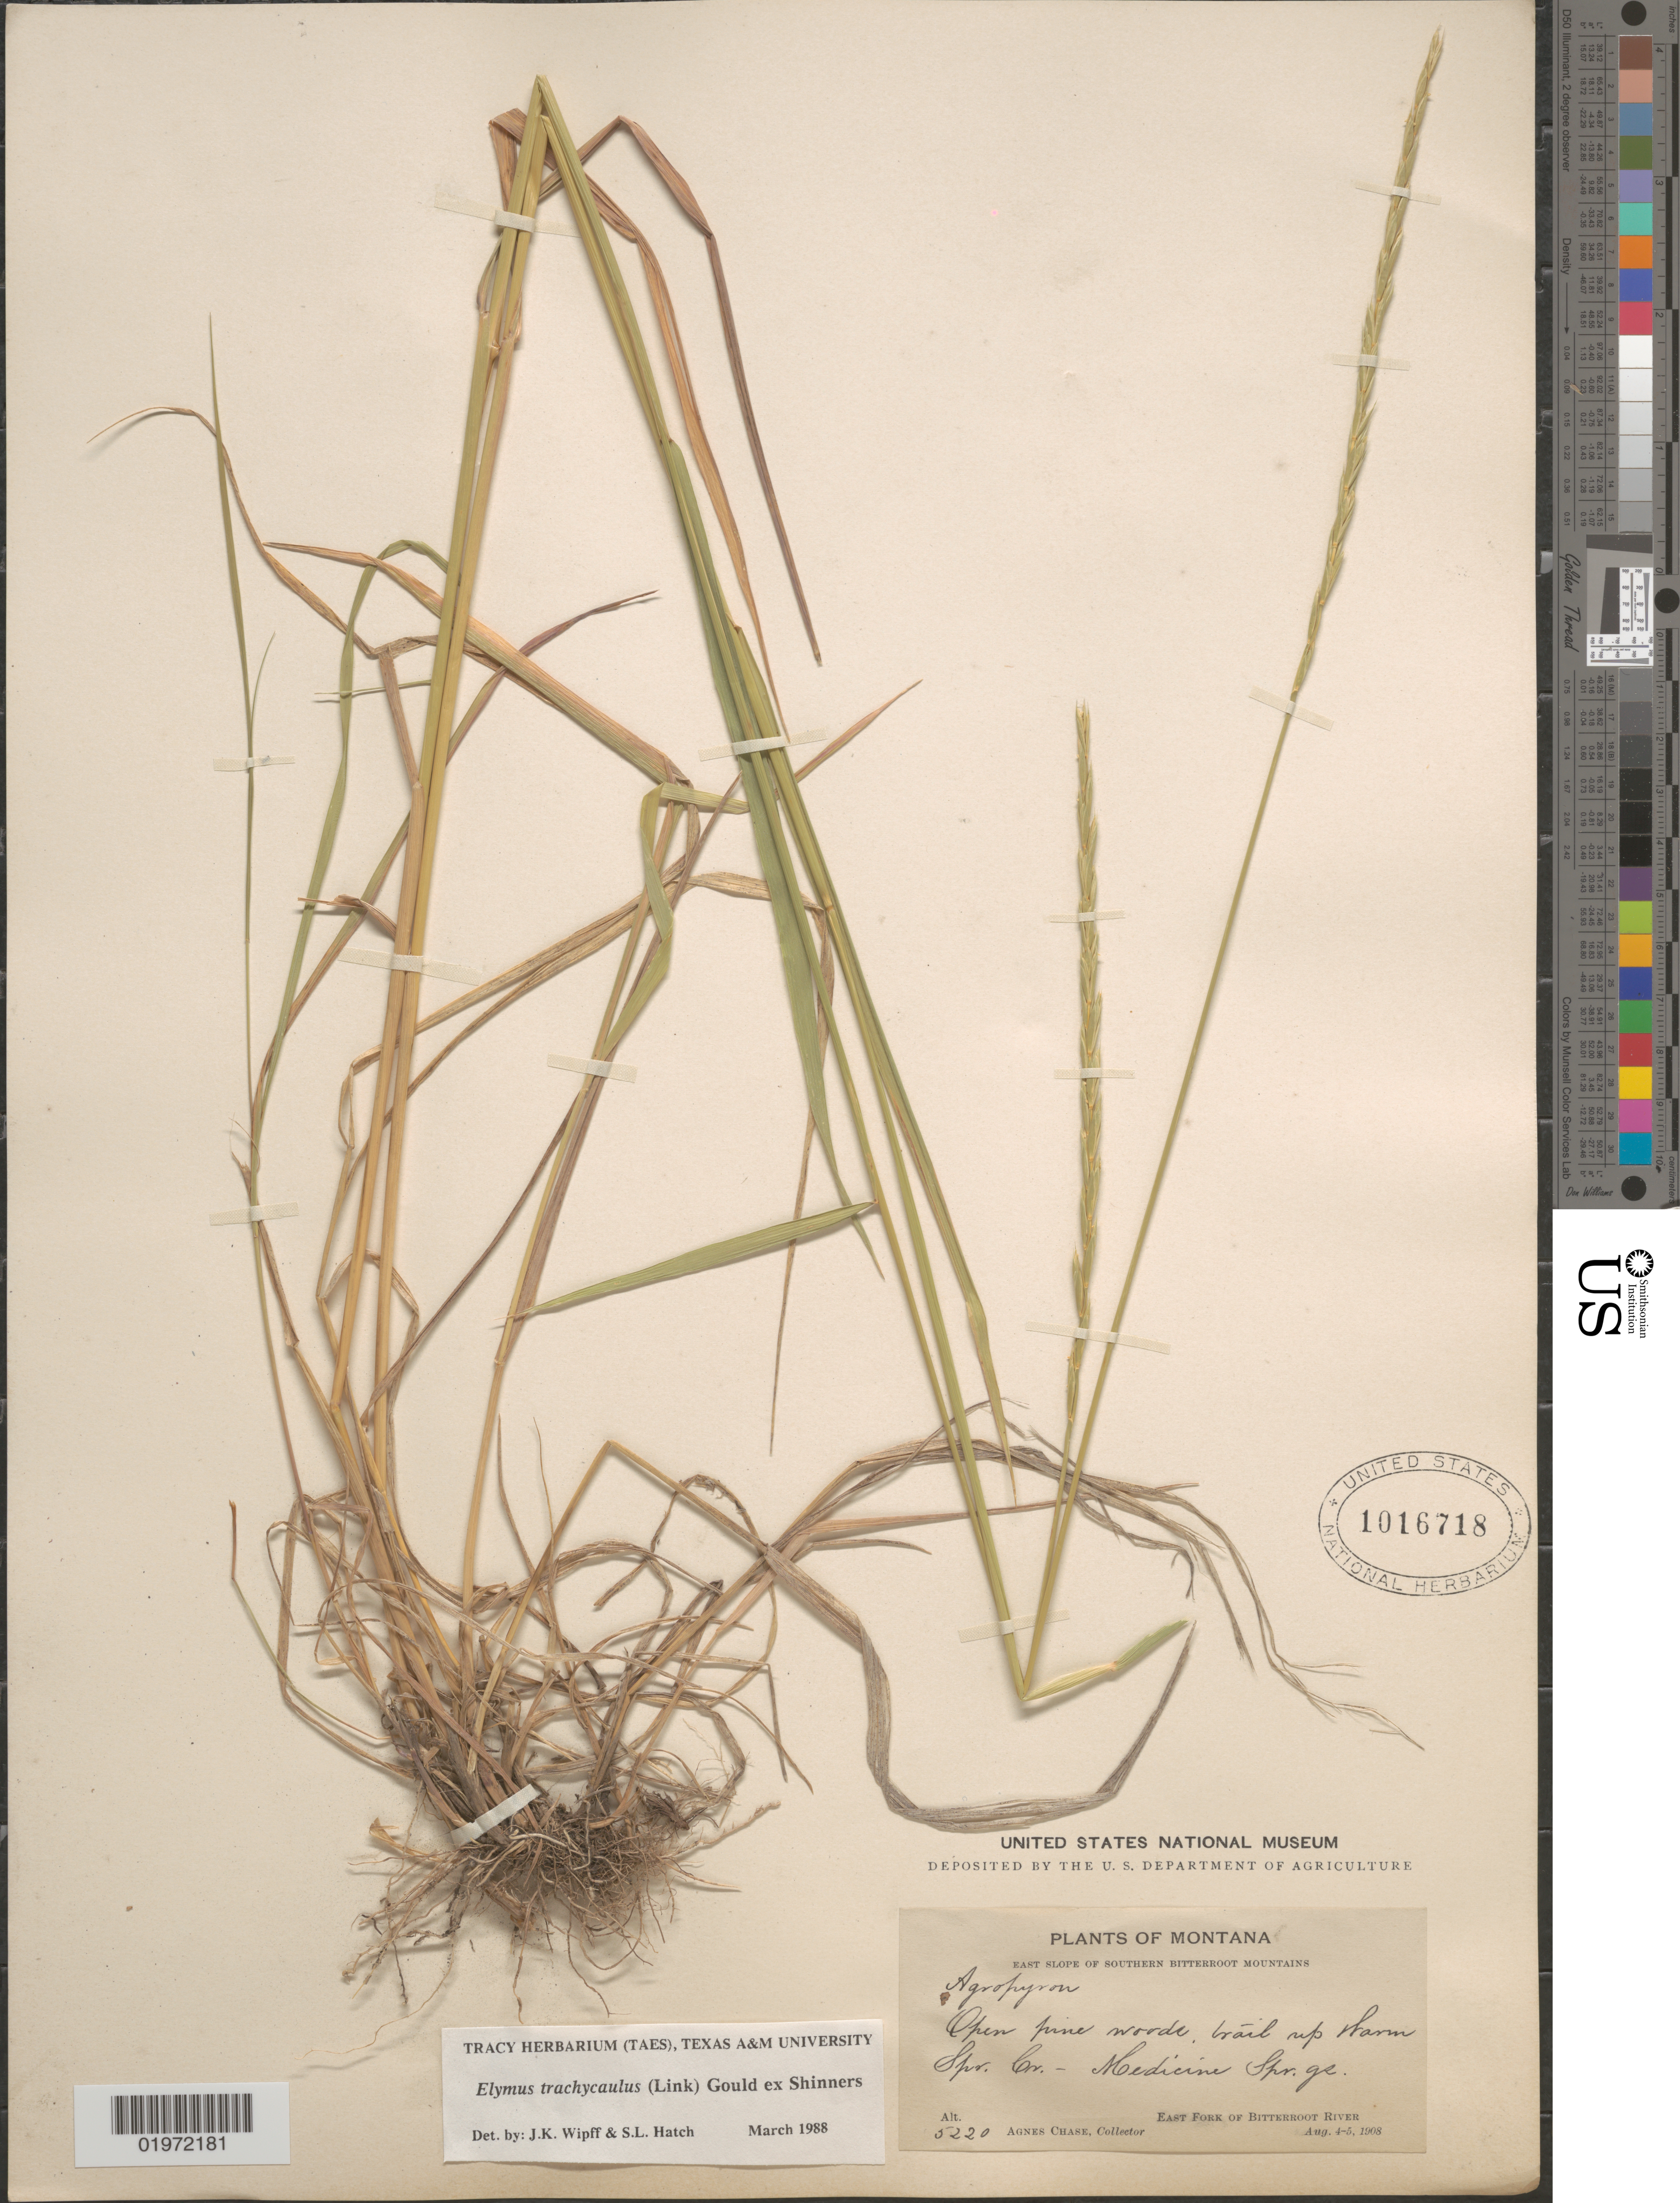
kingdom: Plantae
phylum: Tracheophyta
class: Liliopsida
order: Poales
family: Poaceae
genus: Elymus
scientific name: Elymus trachycaulus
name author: (Link) Gould ex Shinners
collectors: A. Chase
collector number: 5220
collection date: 1908-08-04/1908-08-05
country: United States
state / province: Montana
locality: East slope of Southern Bitterroot Mountains. Open pine woods, trail up Warm Spr. Cr.- Medicine Spr. gs. East Fork of Bitterroot River.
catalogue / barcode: US 1016718